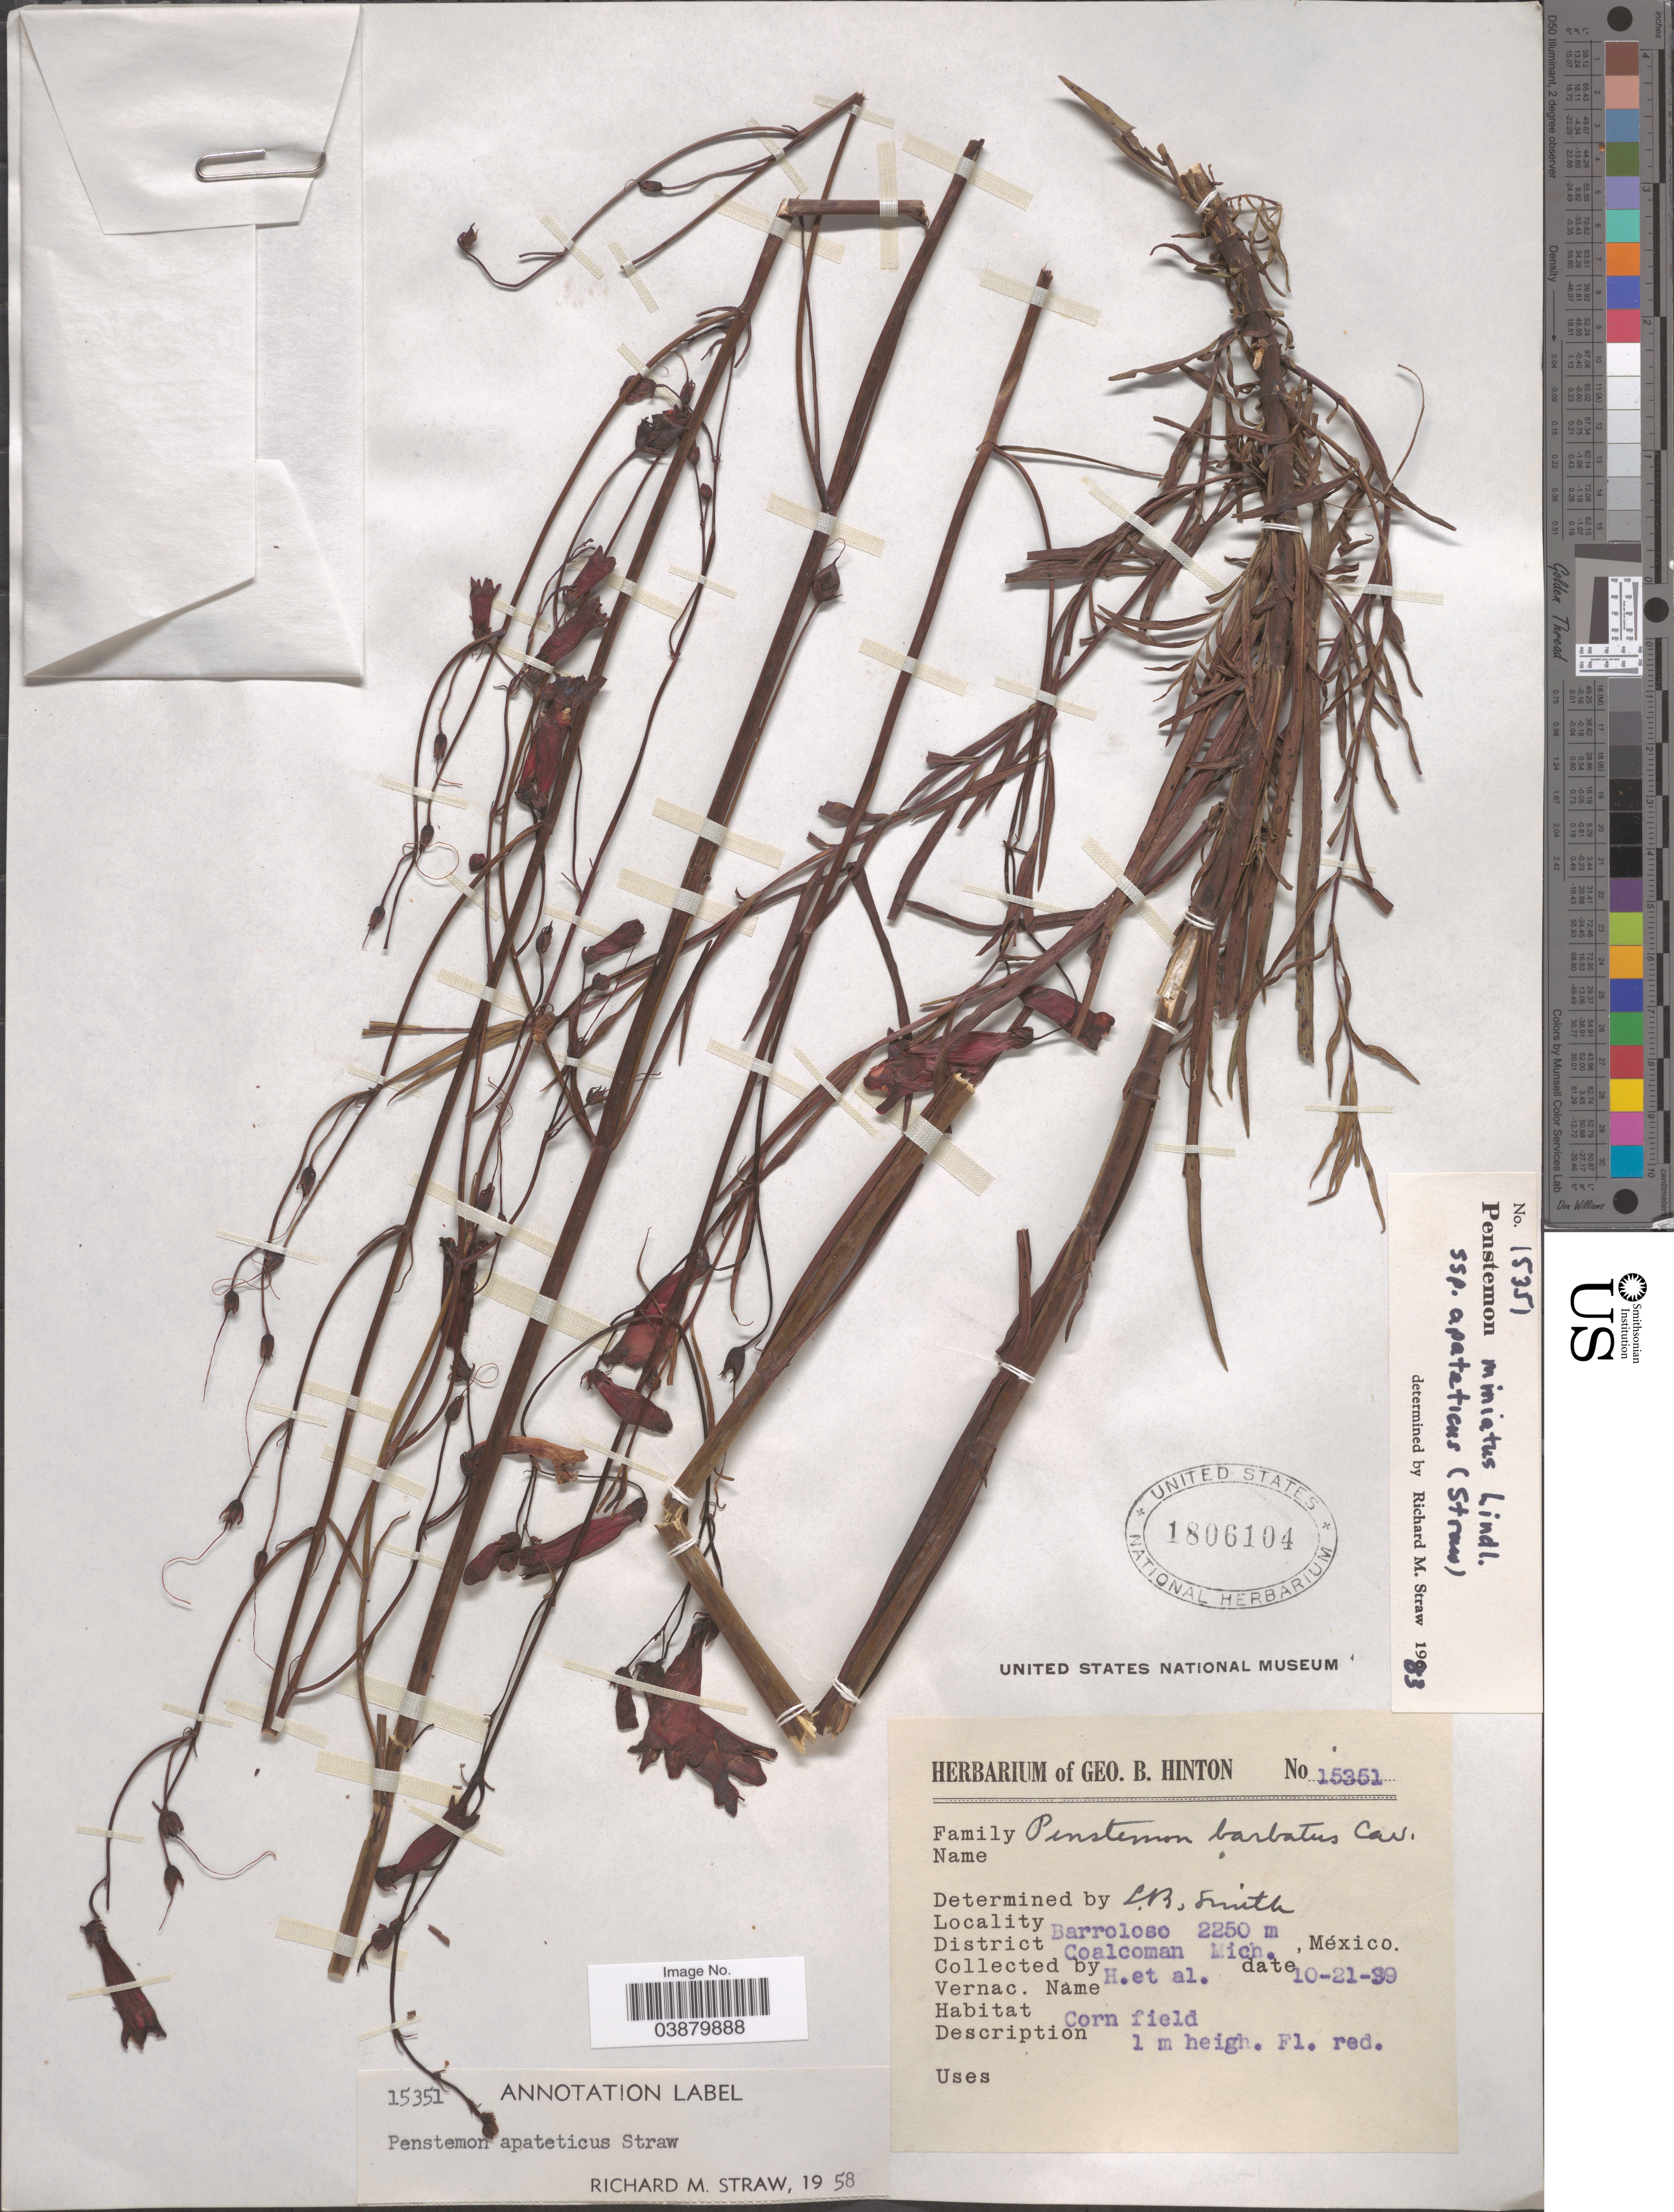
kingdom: Plantae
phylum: Tracheophyta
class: Magnoliopsida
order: Lamiales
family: Plantaginaceae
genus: Penstemon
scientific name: Penstemon miniatus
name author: Lindl.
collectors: G. B. Hinton & et al.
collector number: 15351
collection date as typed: Transcribed d/m/y: 21/10/39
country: Mexico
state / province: Michoacán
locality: Barroloso. District Coalcoman.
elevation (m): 2250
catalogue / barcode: US 1806104